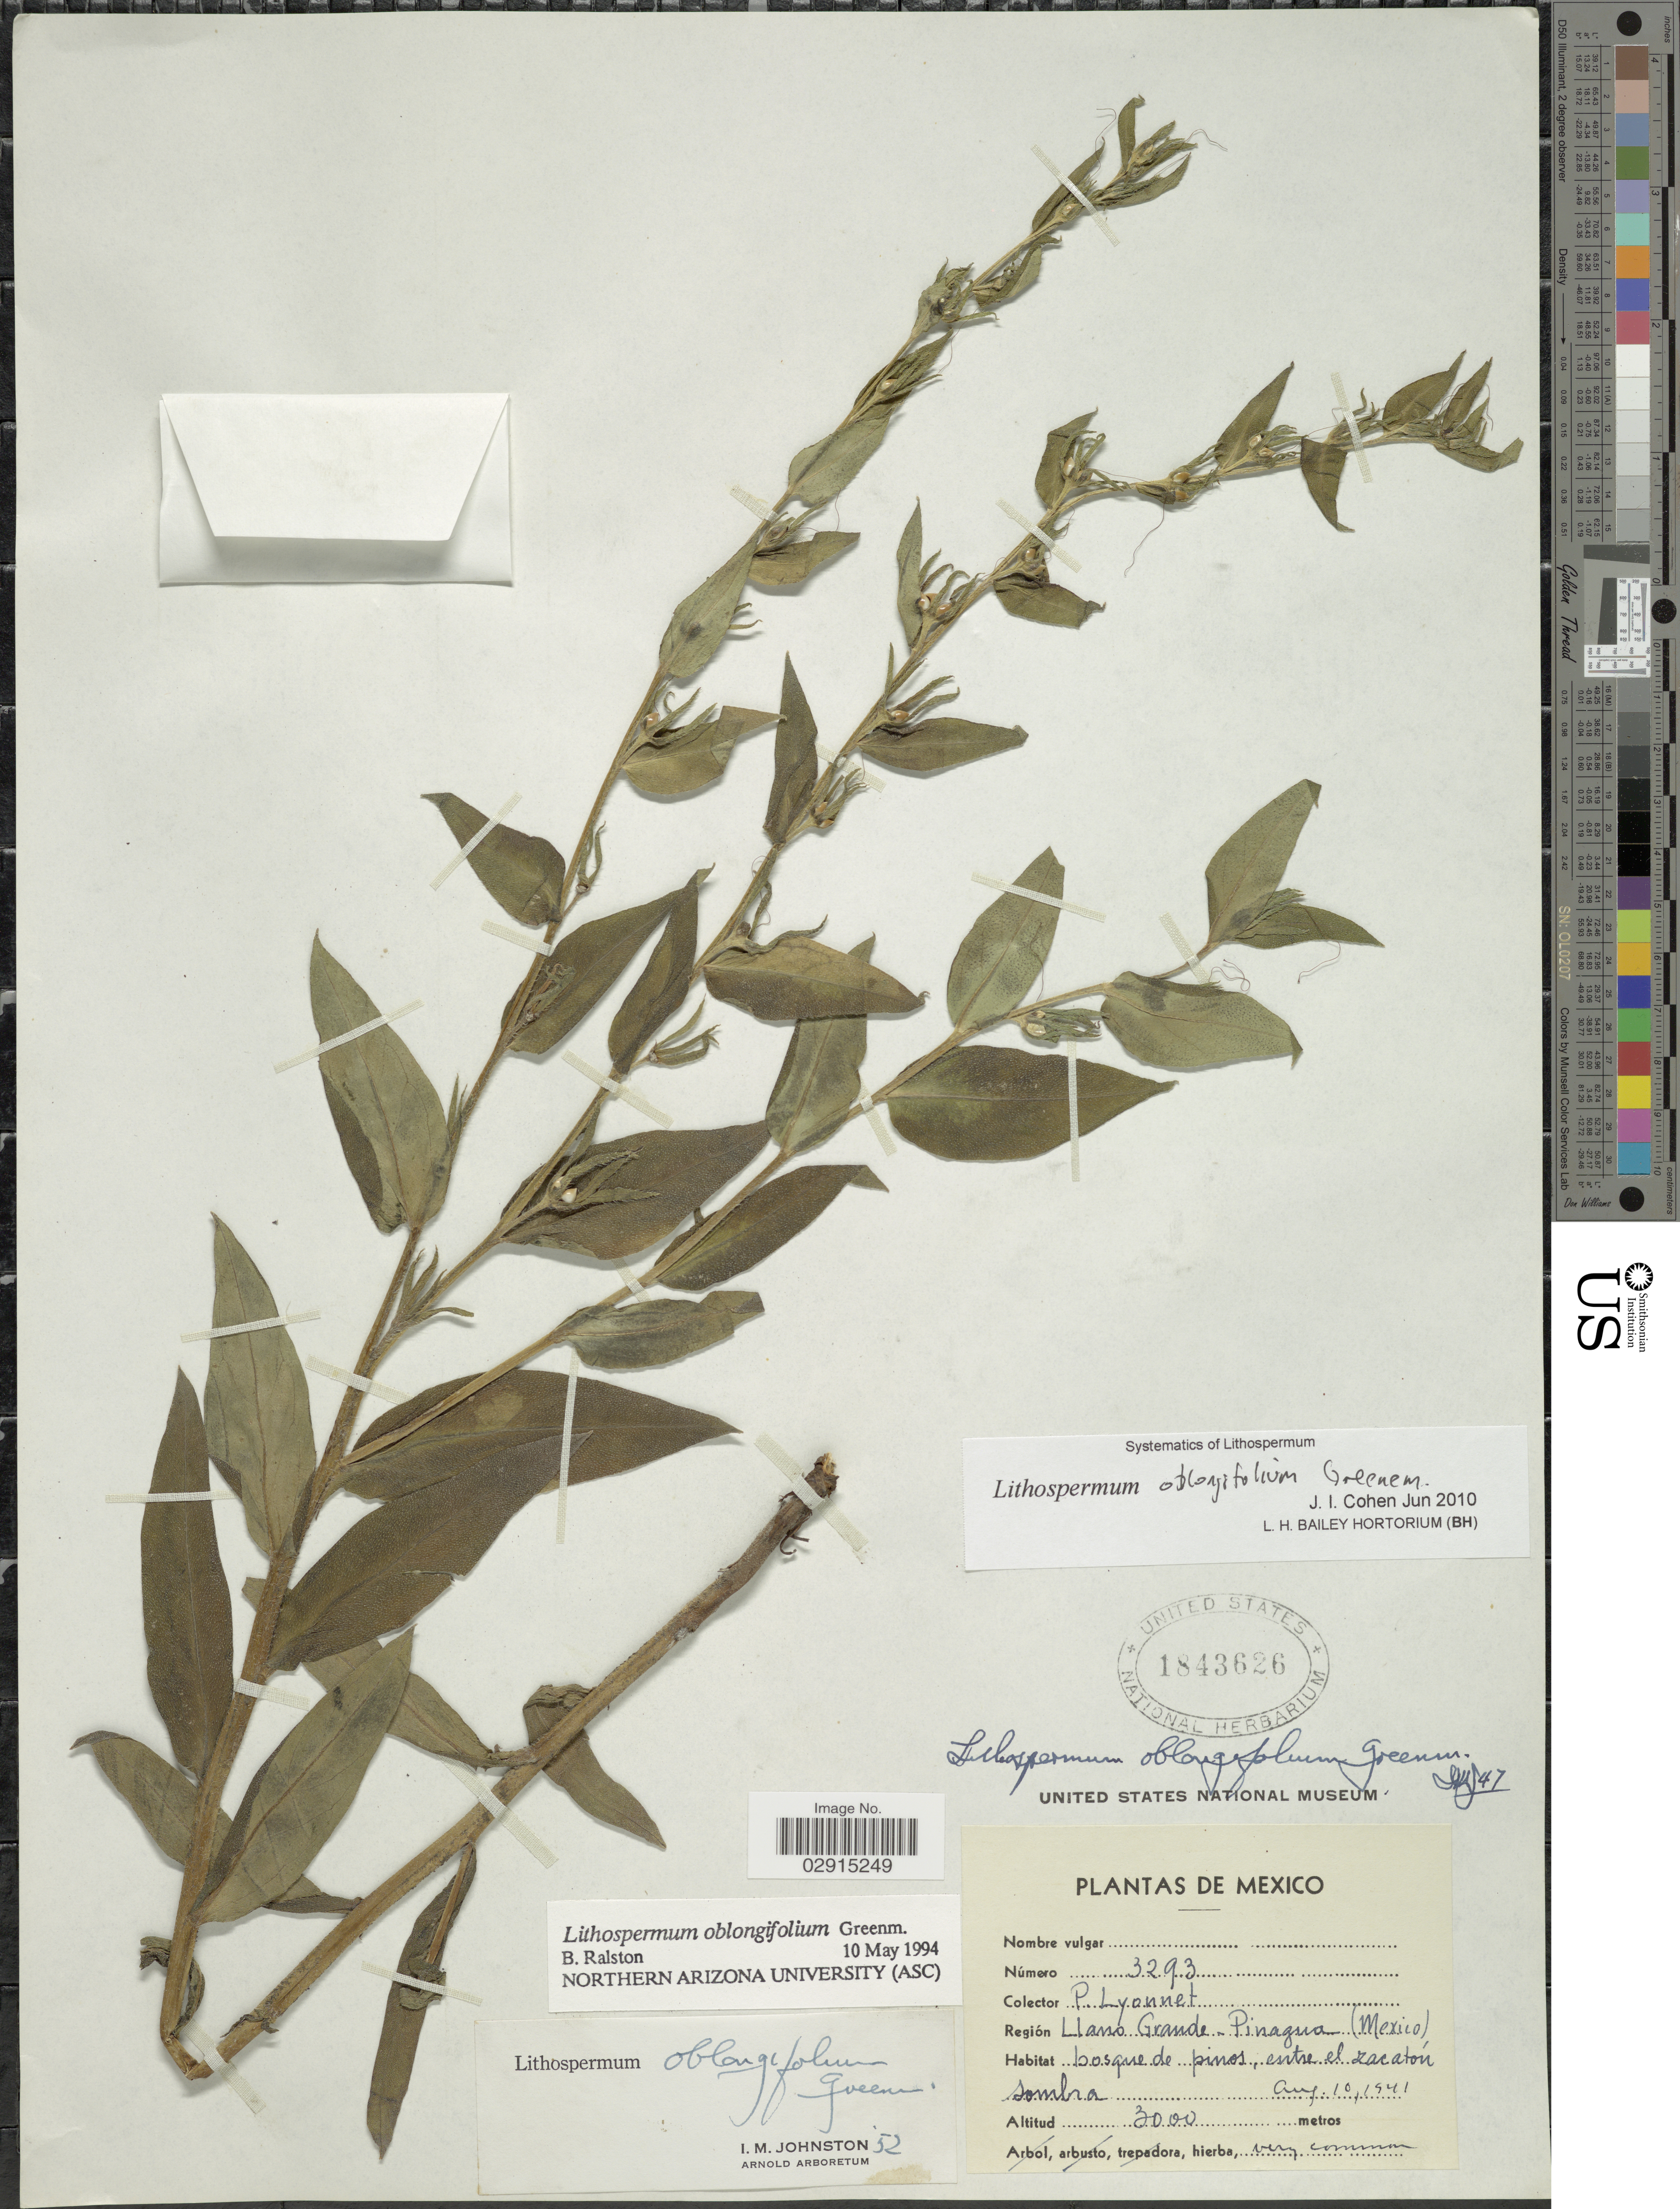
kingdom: Plantae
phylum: Tracheophyta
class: Magnoliopsida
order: Boraginales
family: Boraginaceae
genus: Lithospermum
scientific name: Lithospermum oblongifolium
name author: Greenm.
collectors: P. Lyonnet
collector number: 3293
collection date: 1941-08-10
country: Mexico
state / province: México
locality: Llano Grande-Pinagua (Mexico), bosque de pinos, entre el zacatón sombra.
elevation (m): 3000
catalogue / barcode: US 1843626